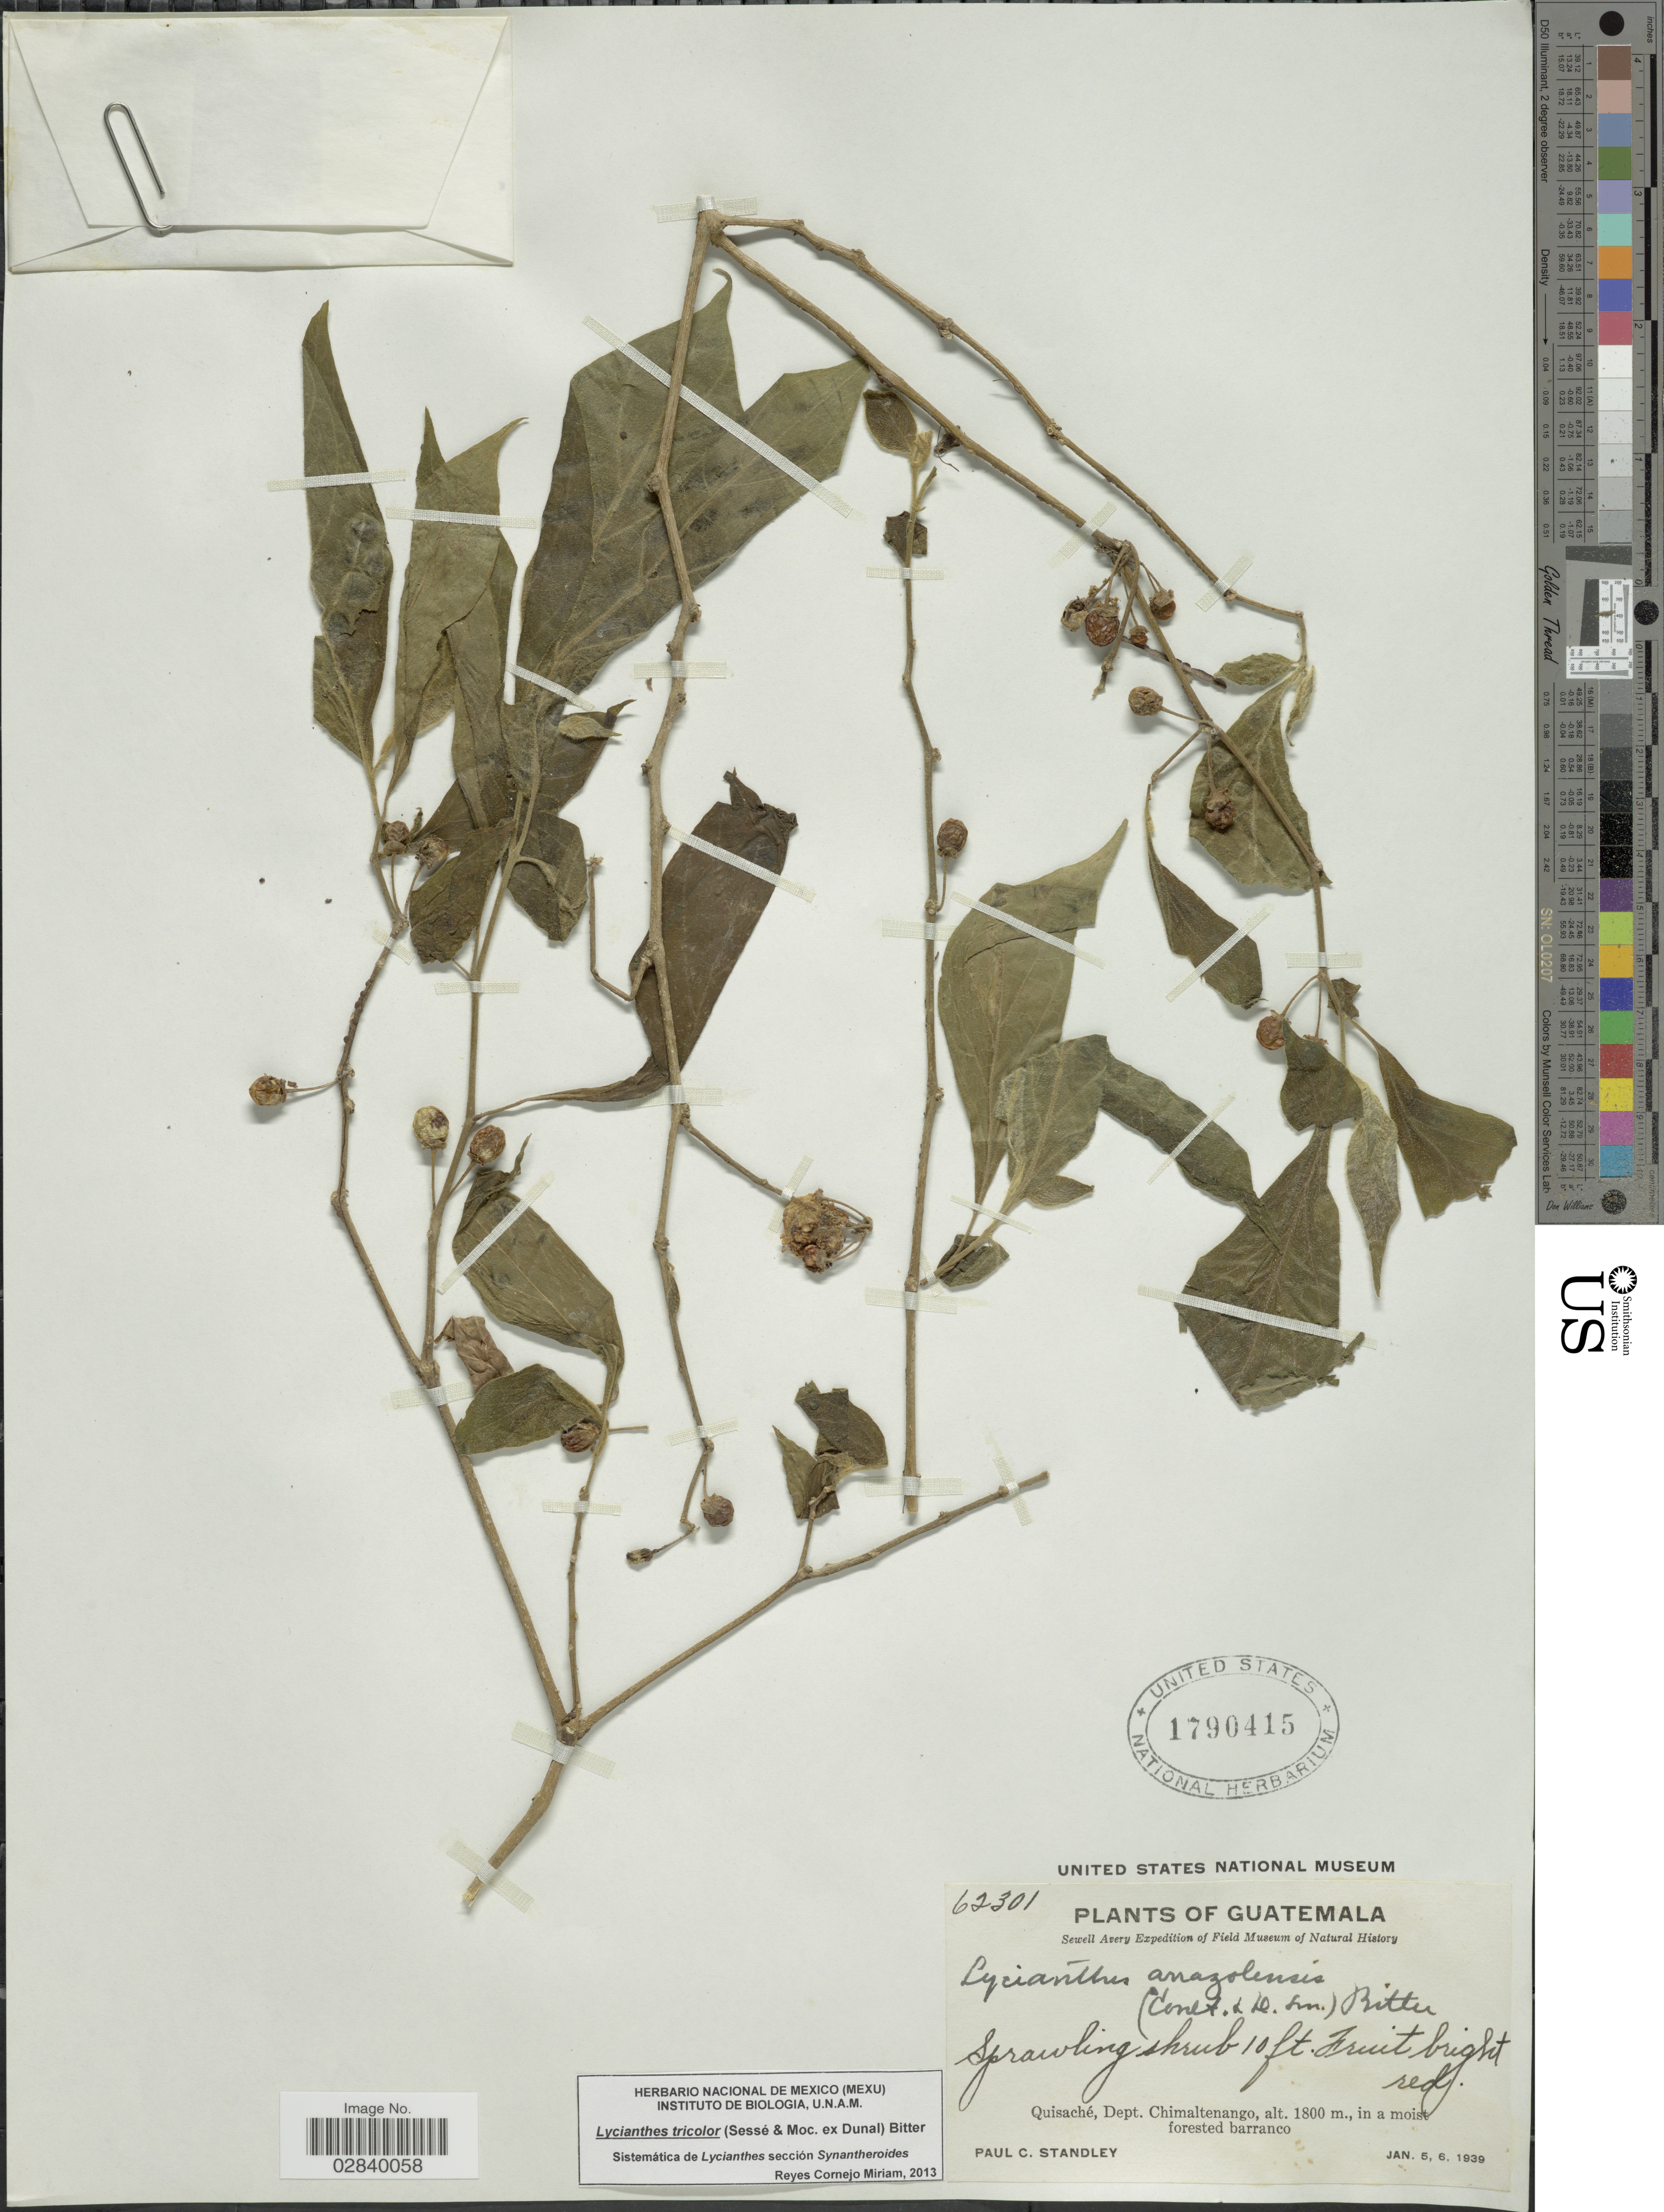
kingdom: Plantae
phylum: Tracheophyta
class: Magnoliopsida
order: Solanales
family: Solanaceae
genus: Lycianthes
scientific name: Lycianthes tricolor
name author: (Dunal) Bitter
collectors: P. C. Standley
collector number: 62301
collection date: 1939-01-05/1939-01-06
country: Guatemala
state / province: Chimaltenango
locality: Quisaché, Dept. Chimaltenango.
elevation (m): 1800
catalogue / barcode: US 1790415